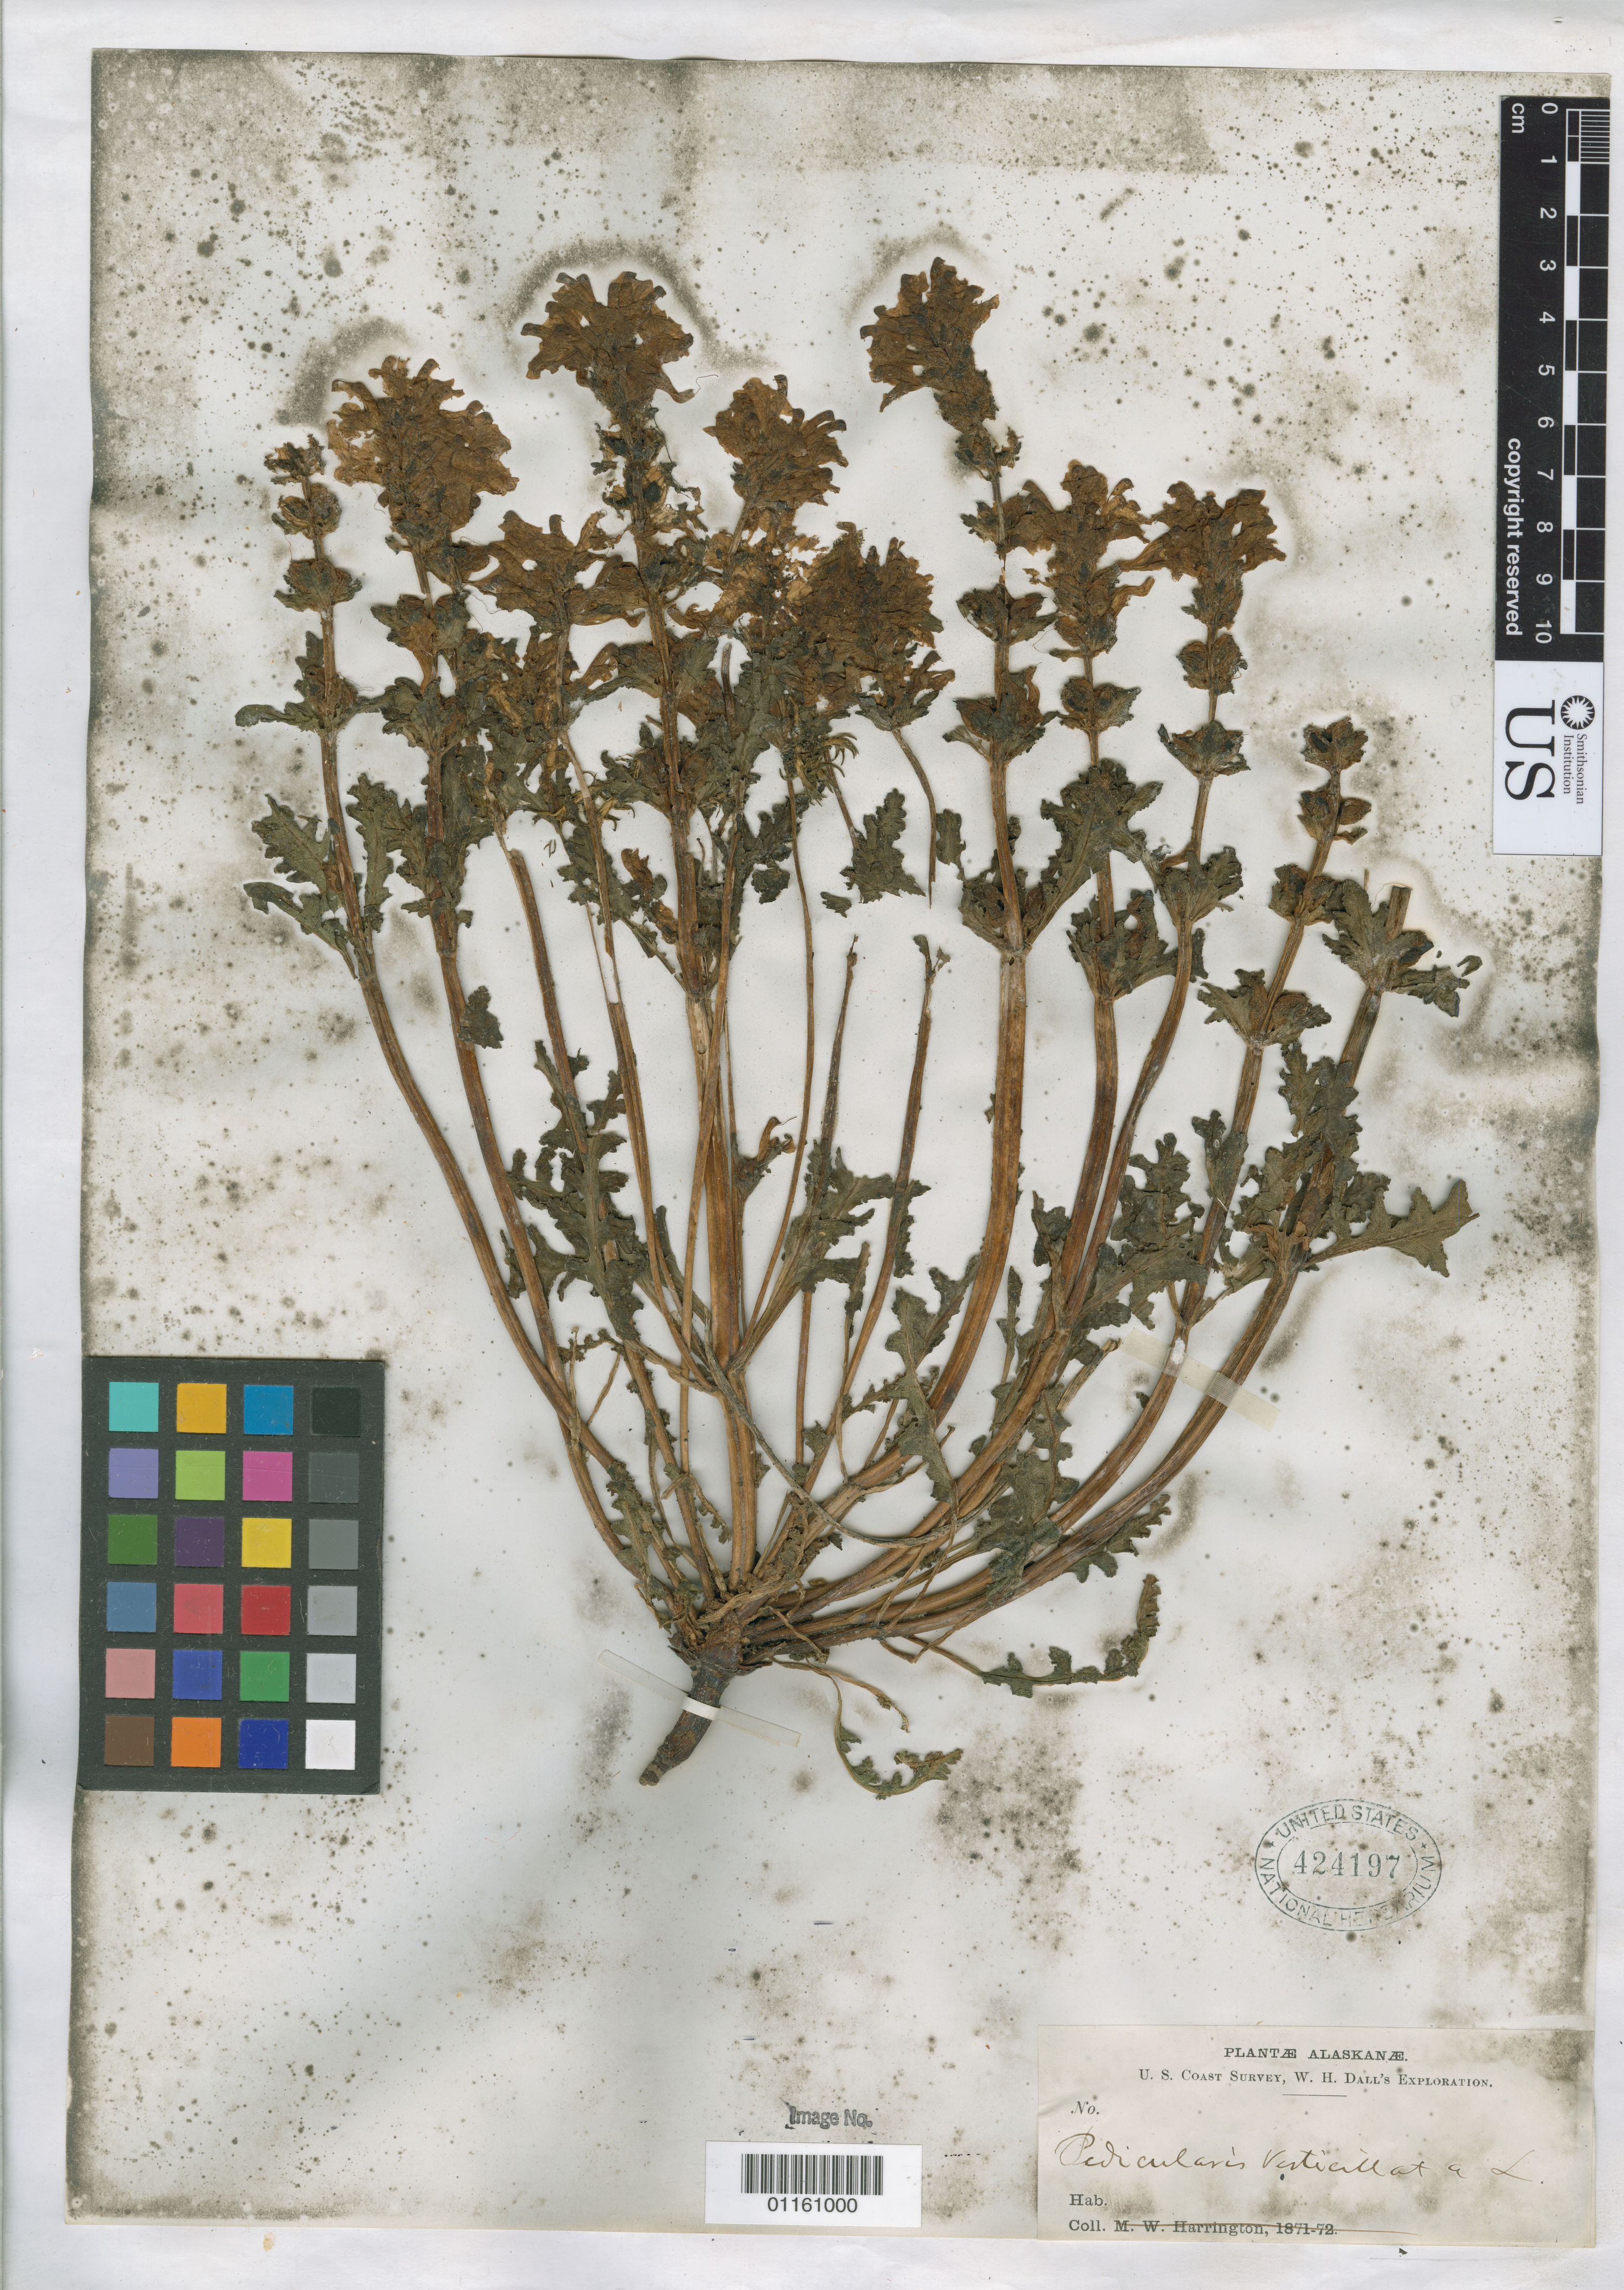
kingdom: Plantae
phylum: Tracheophyta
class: Magnoliopsida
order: Lamiales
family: Orobanchaceae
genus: Pedicularis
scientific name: Pedicularis verticillata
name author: L.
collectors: M. W. Harrington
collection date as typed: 1871 to -- --- 1872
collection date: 1871/1872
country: United States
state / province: Alaska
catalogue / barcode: US 424197